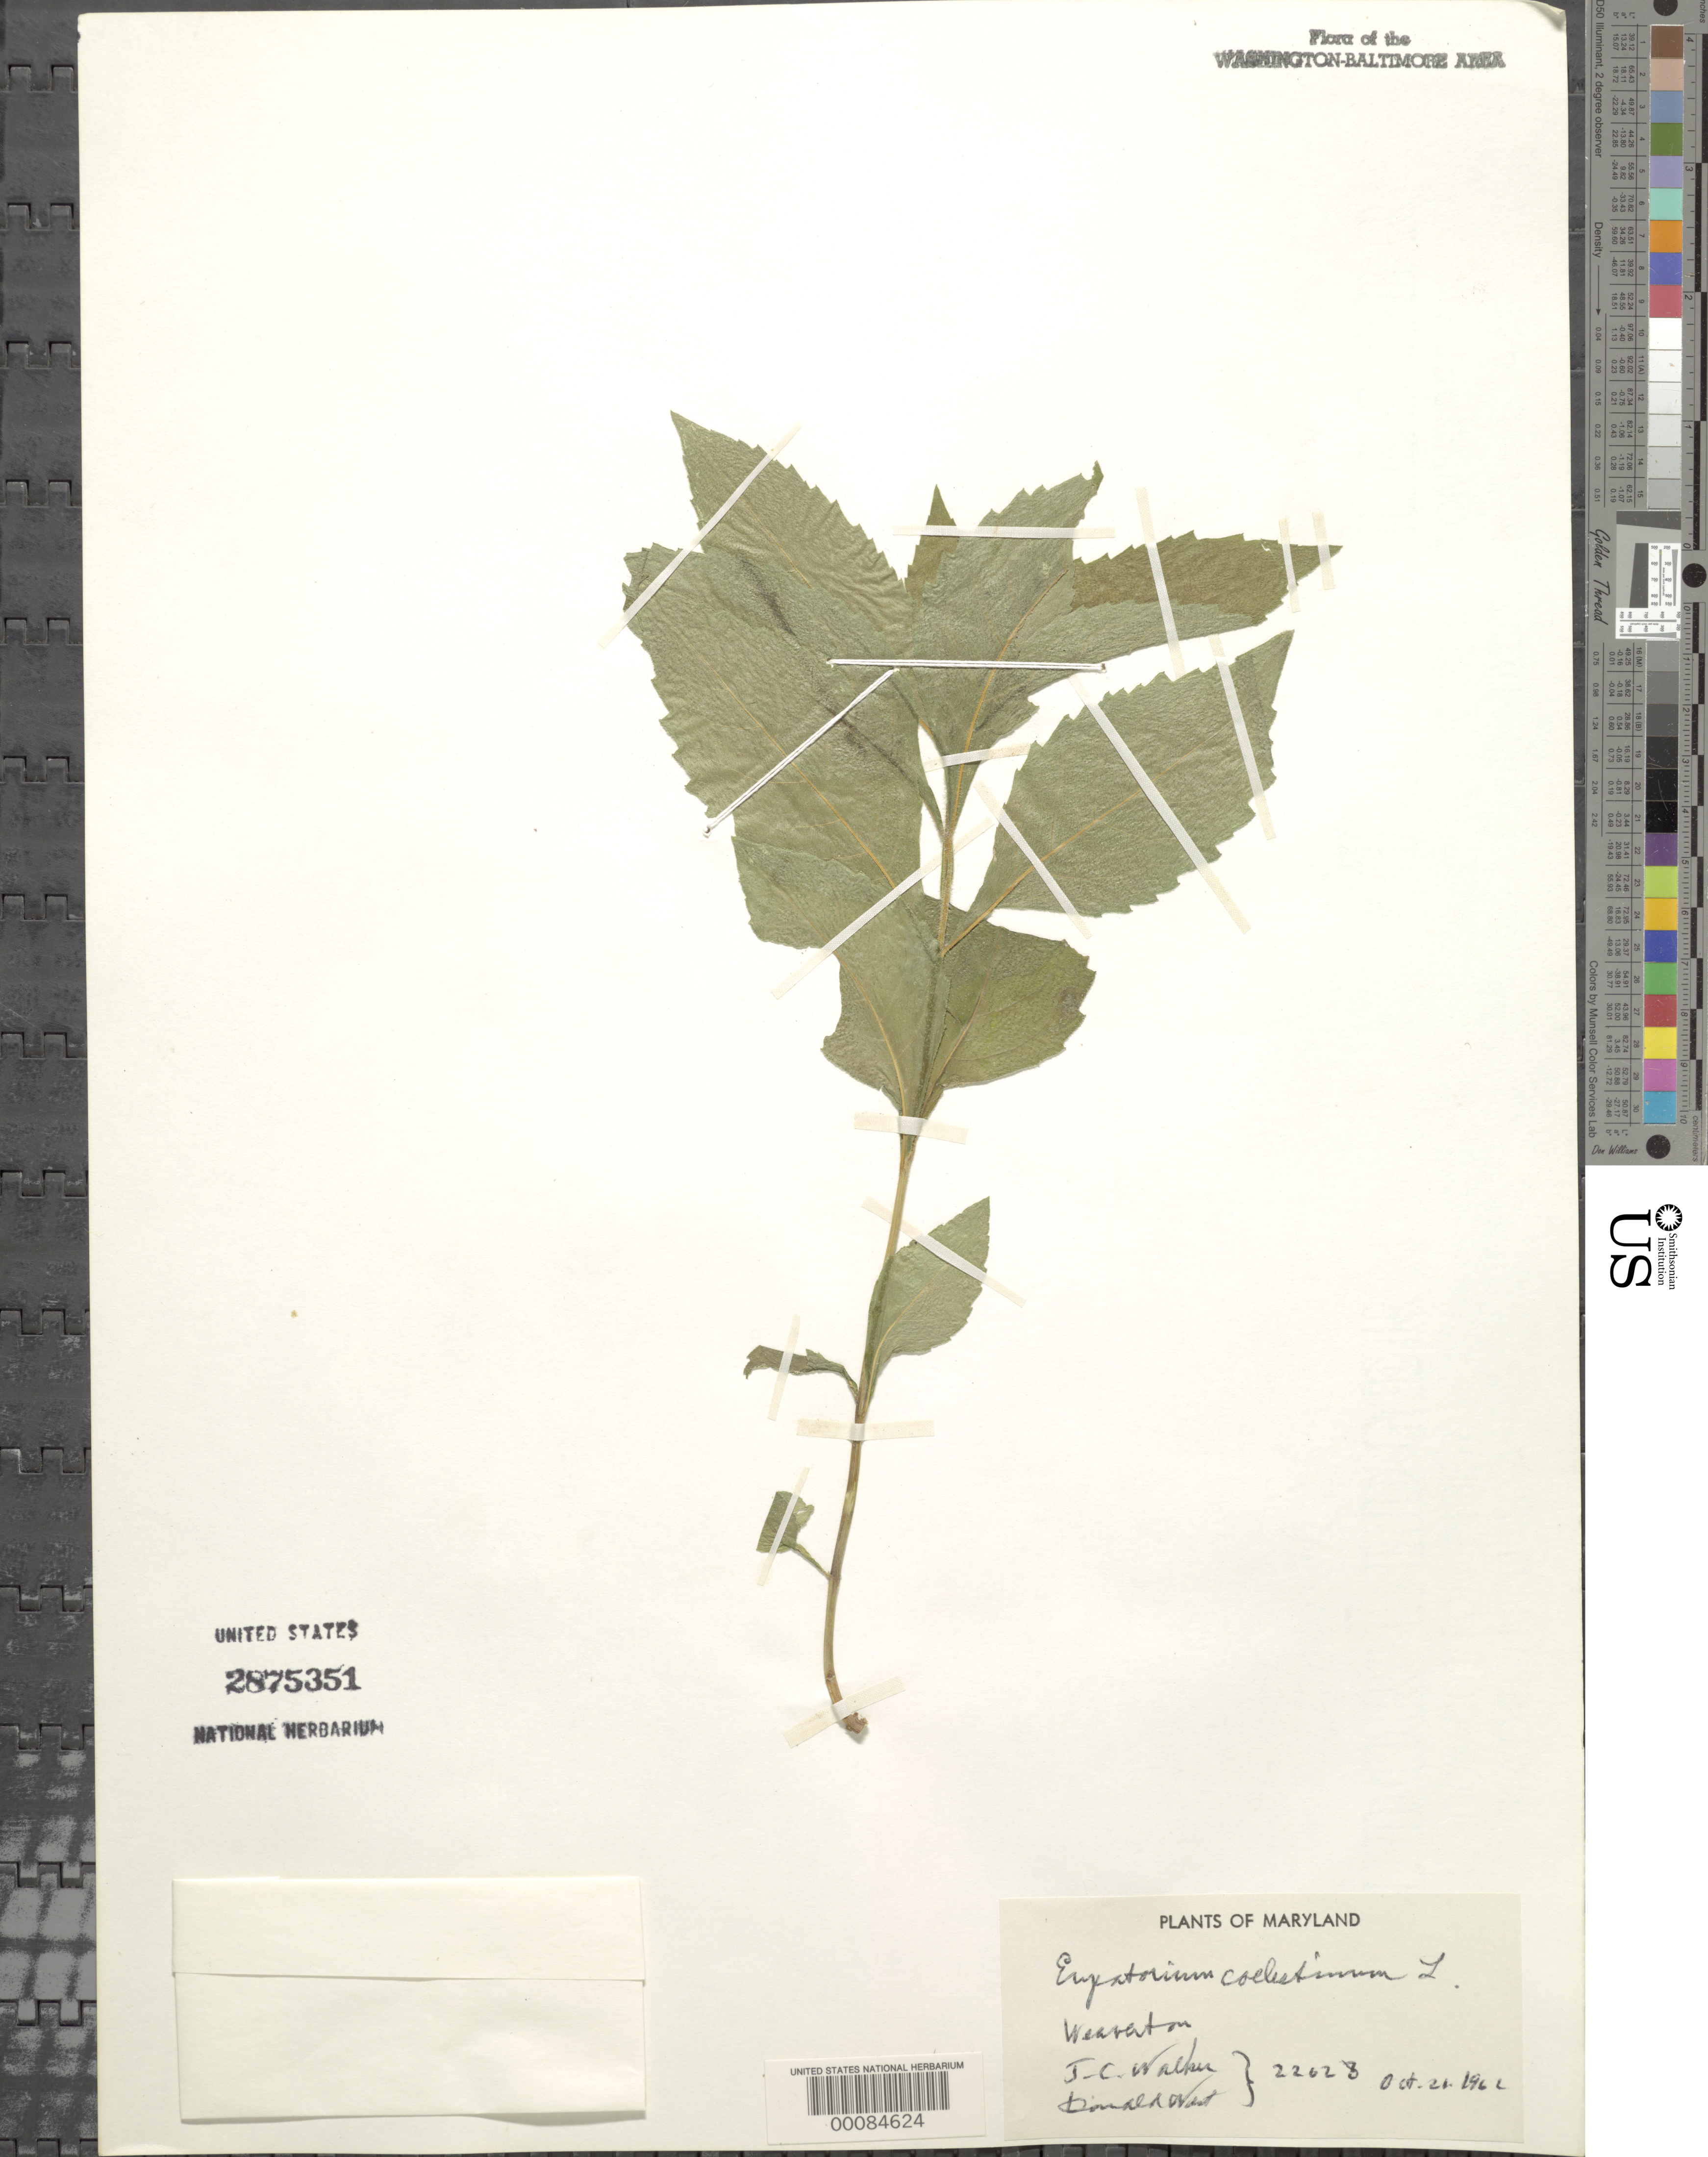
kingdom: Plantae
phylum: Tracheophyta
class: Magnoliopsida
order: Asterales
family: Asteraceae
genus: Conoclinium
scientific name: Conoclinium coelestinum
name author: (L.) DC.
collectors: J. Walker & D. West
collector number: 22628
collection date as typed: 21 Oct 1962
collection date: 1962-10-21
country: United States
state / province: Maryland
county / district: Baltimore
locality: Weaverton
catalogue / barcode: US 2875351